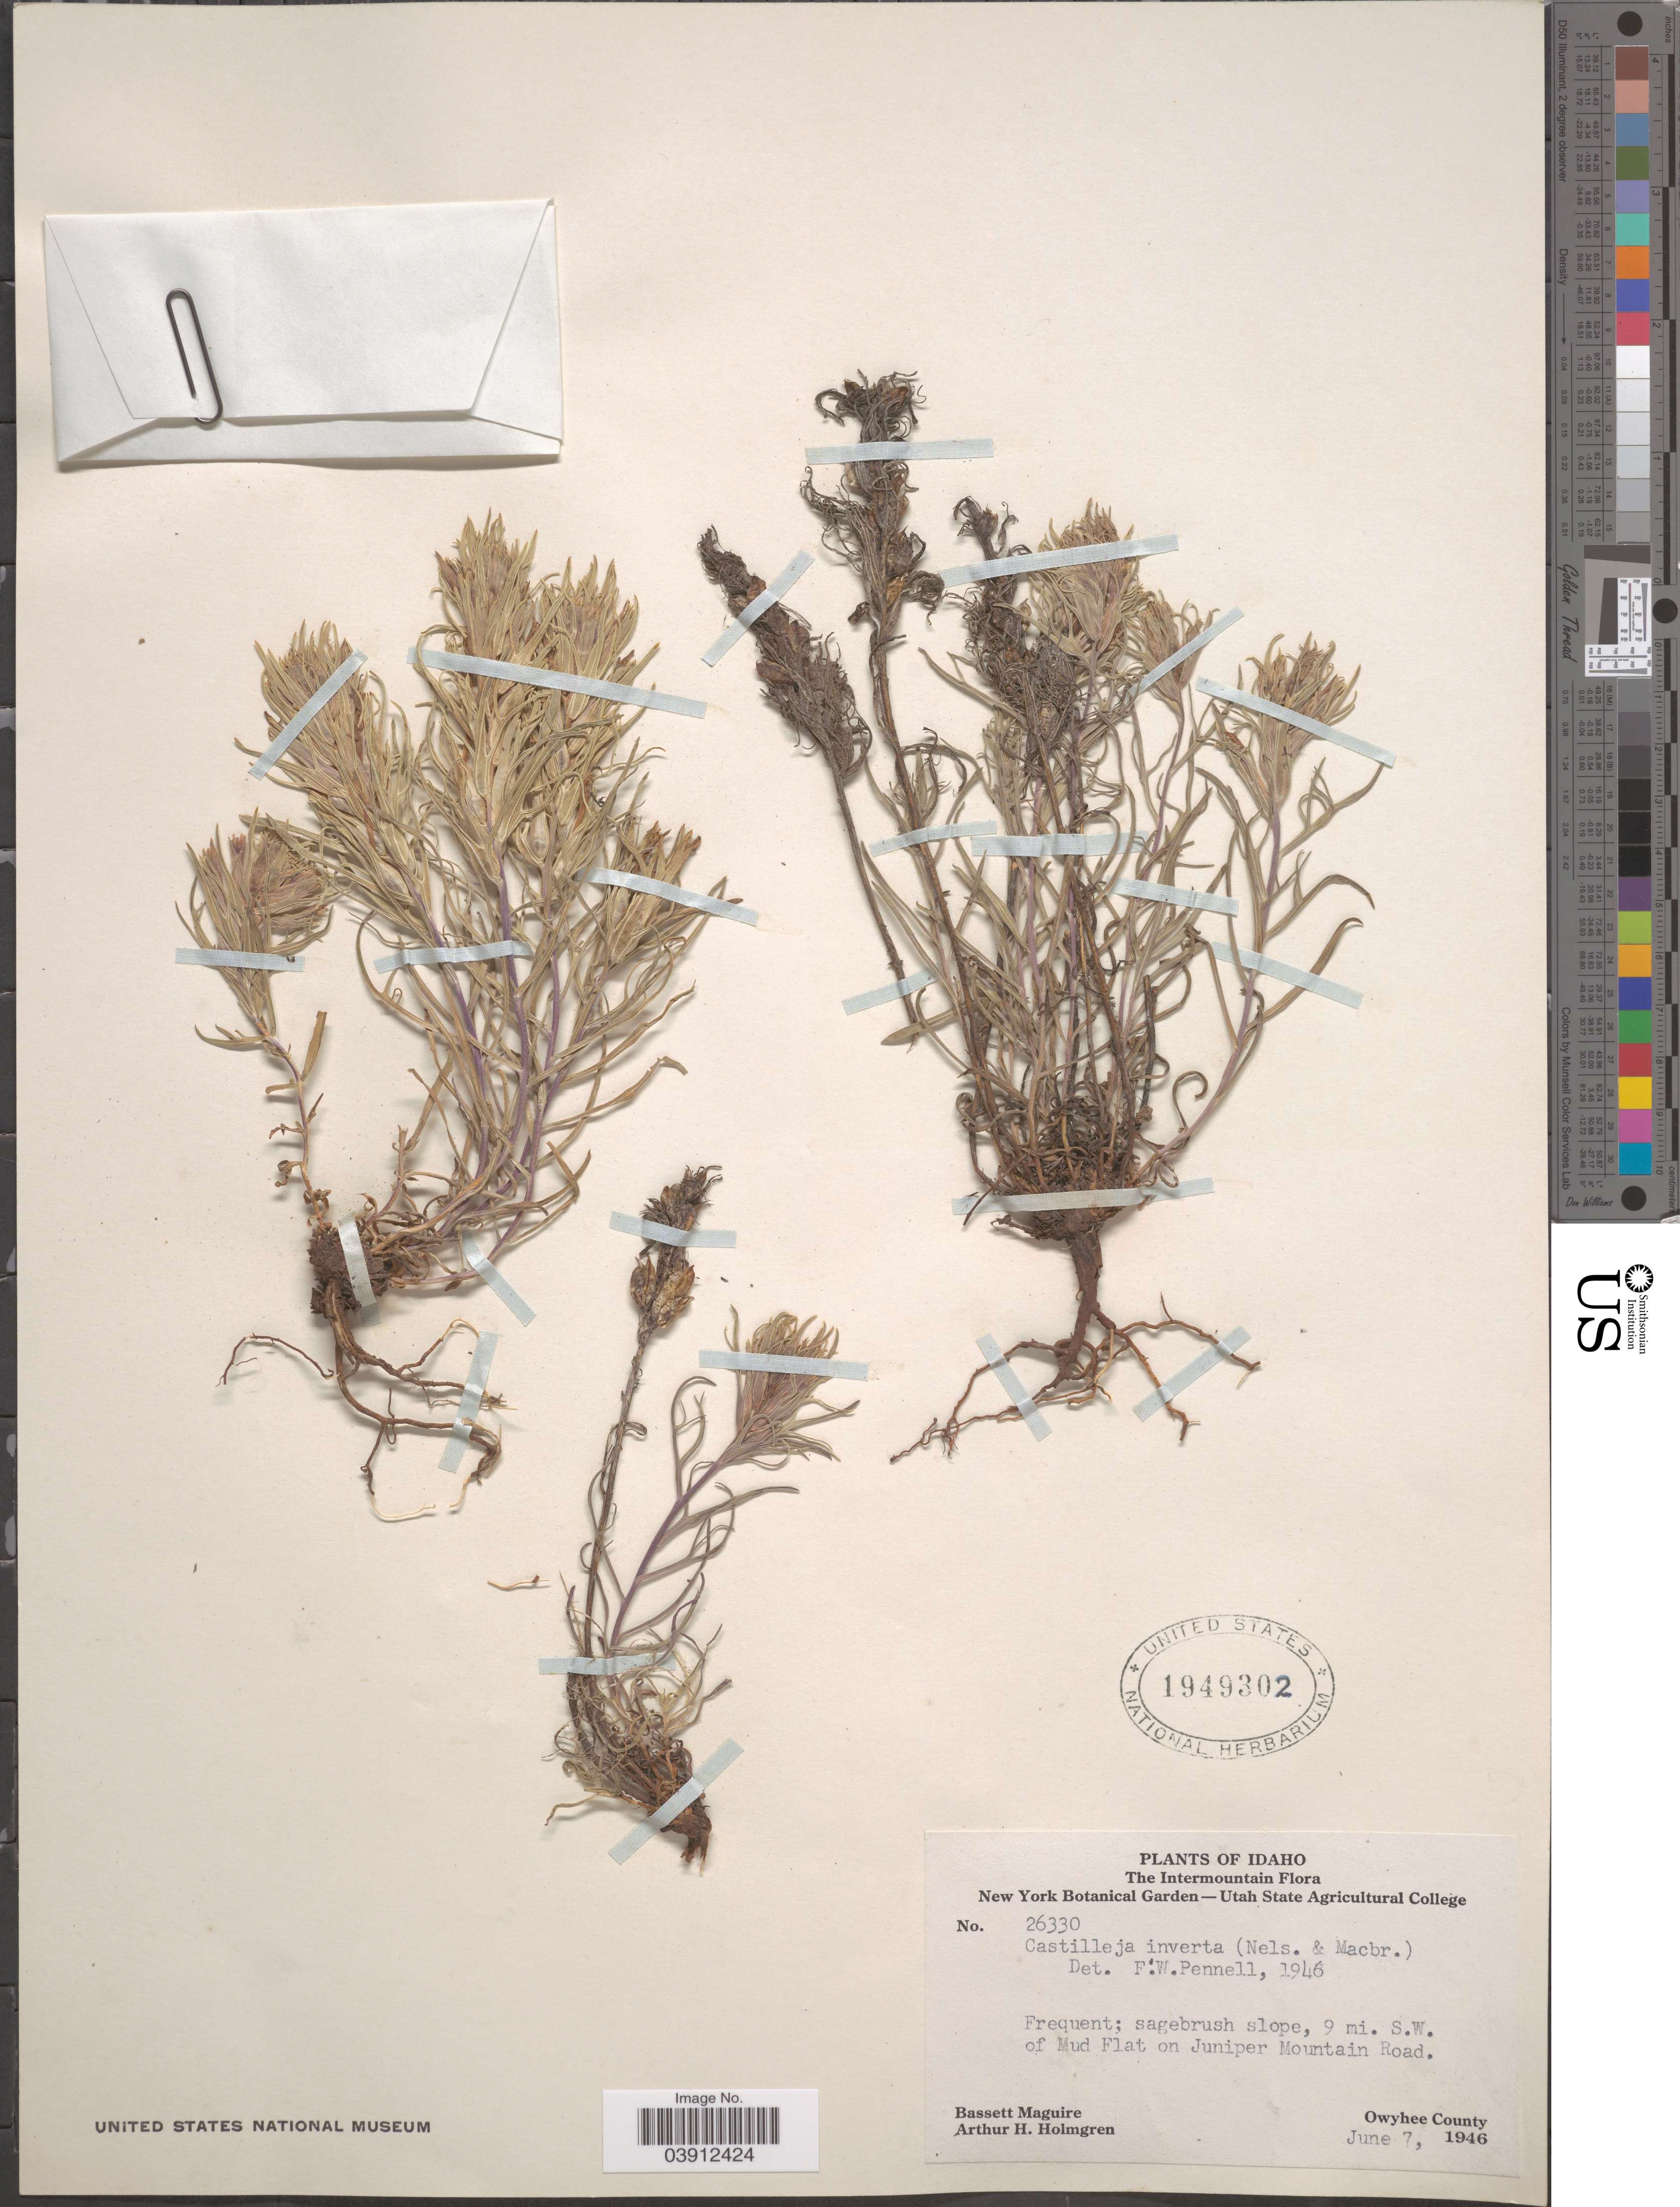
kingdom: Plantae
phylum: Tracheophyta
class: Magnoliopsida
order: Lamiales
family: Orobanchaceae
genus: Castilleja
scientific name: Castilleja inverta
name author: (A. Nelson & J.F. Macbr.) Pennell & Ownbey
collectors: B. Maguire & A. H. Holmgren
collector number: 26330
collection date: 1946-06-07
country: United States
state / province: Idaho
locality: The Intermountain. Sagebrush slope, 9 mi. S.W. of Mud Flat on Juniper Mountain Road. Owyhee County.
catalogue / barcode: US 1949302